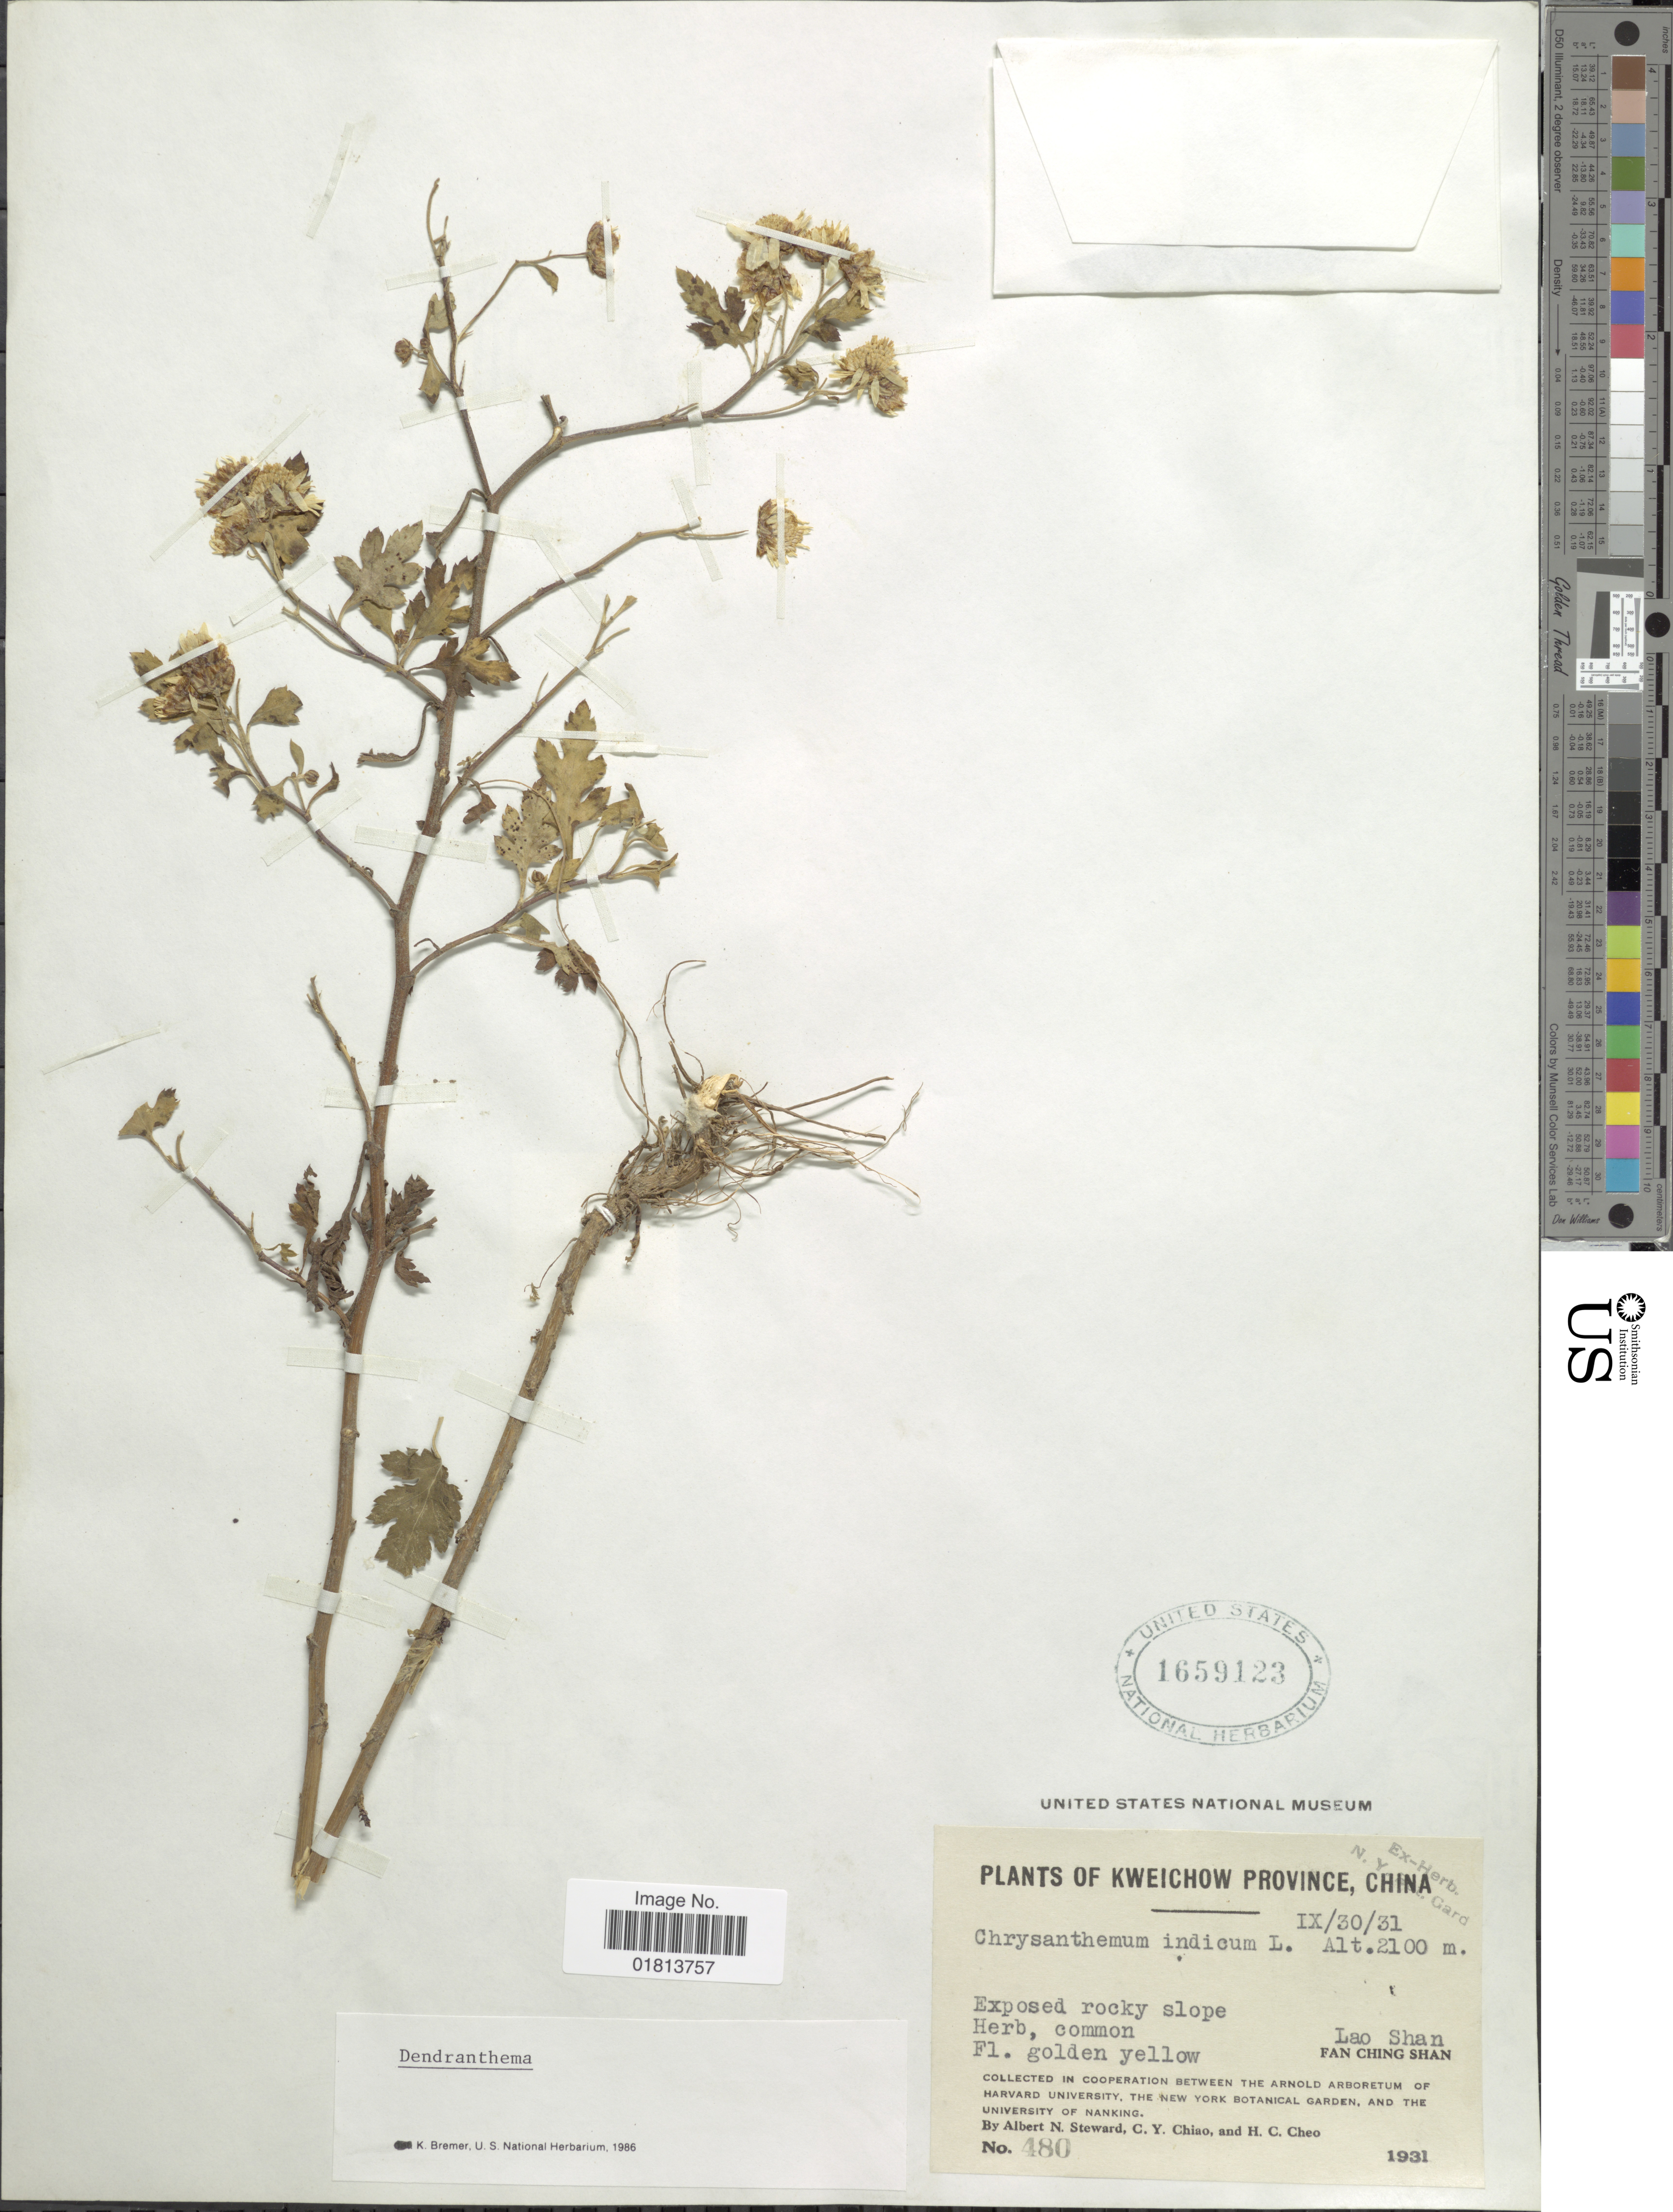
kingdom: Plantae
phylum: Tracheophyta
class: Magnoliopsida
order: Asterales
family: Asteraceae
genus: Dendranthema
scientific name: Dendranthema indicum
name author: (L.) Des Moul.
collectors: A. N. Steward, C. Y. Chiao & H. Cheo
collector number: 480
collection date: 1931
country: China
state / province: Guizhou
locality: Kweichow Province, China, Lao Shan, Fan Ching Shan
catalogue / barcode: US 1659123